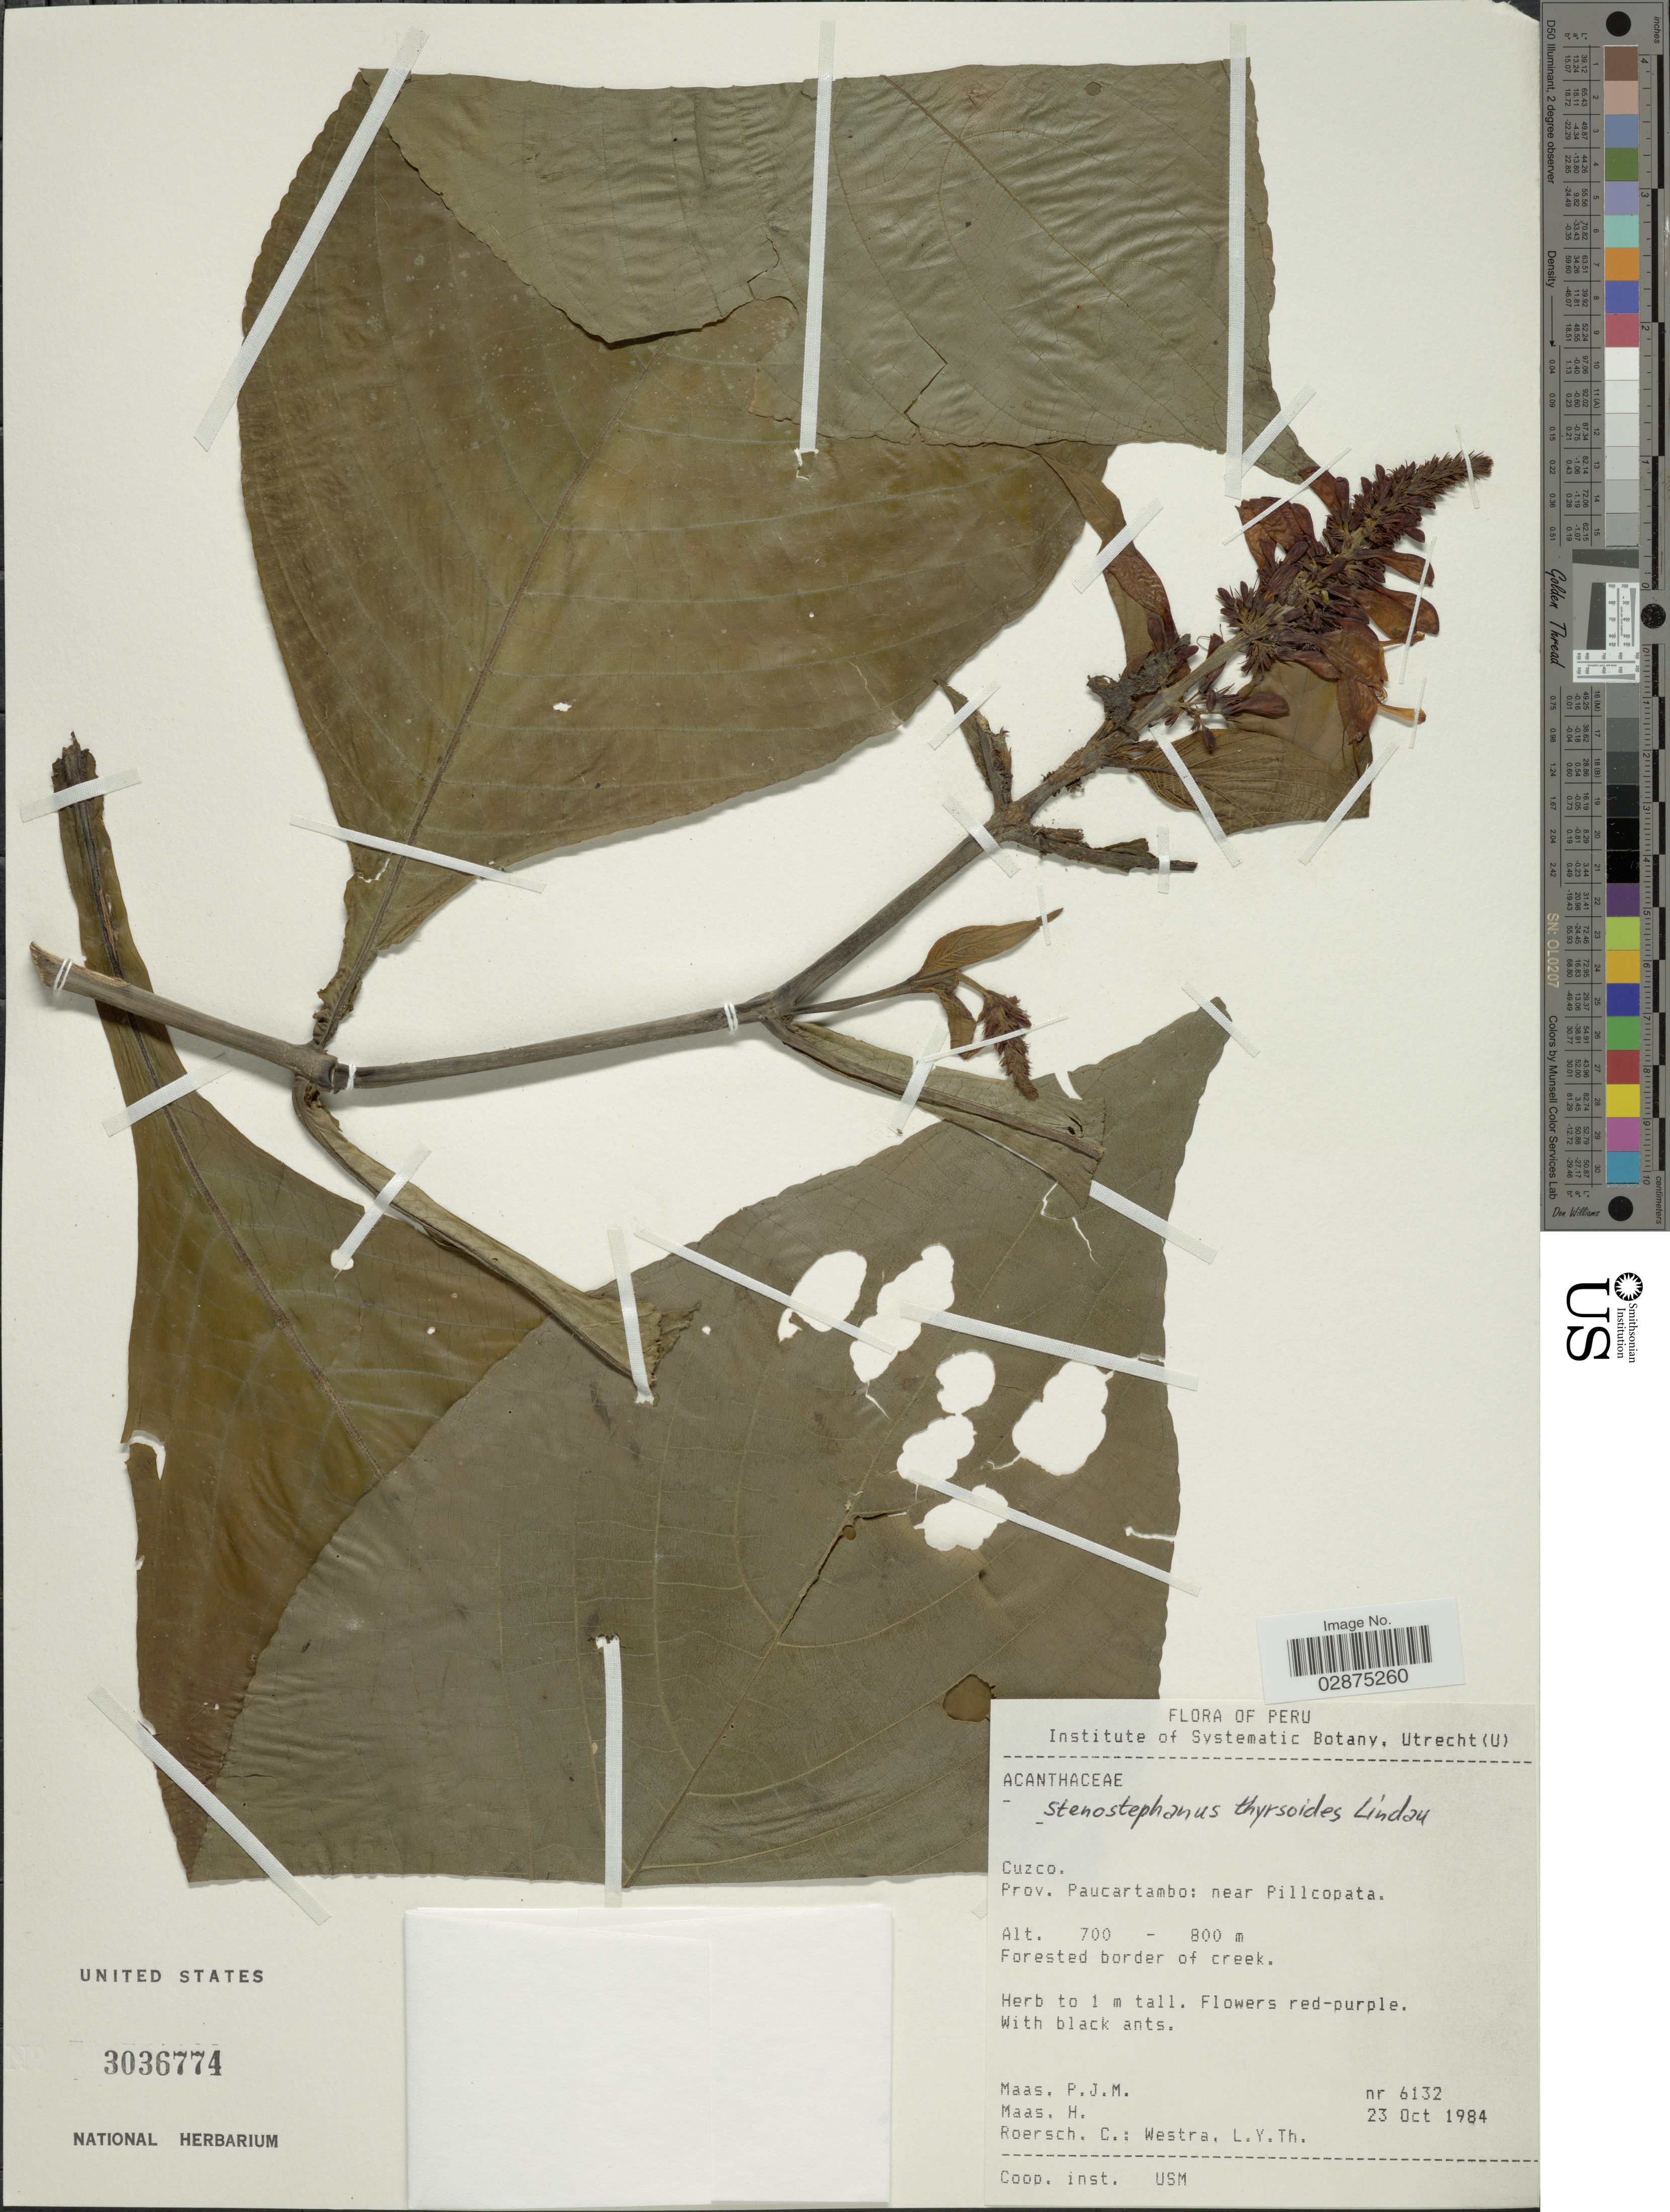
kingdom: Plantae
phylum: Tracheophyta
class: Magnoliopsida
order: Lamiales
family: Acanthaceae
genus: Stenostephanus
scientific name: Stenostephanus longistaminus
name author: (Ruiz & Pav.) V.M. Baum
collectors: P. Maas, H. Maas, C. Roersch & L. Y. T. Westra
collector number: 6132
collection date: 1984-10-23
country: Peru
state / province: Cusco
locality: Cuzco. Prov. Paucartambo: near Pillcopata.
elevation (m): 700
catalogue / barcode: US 3036774